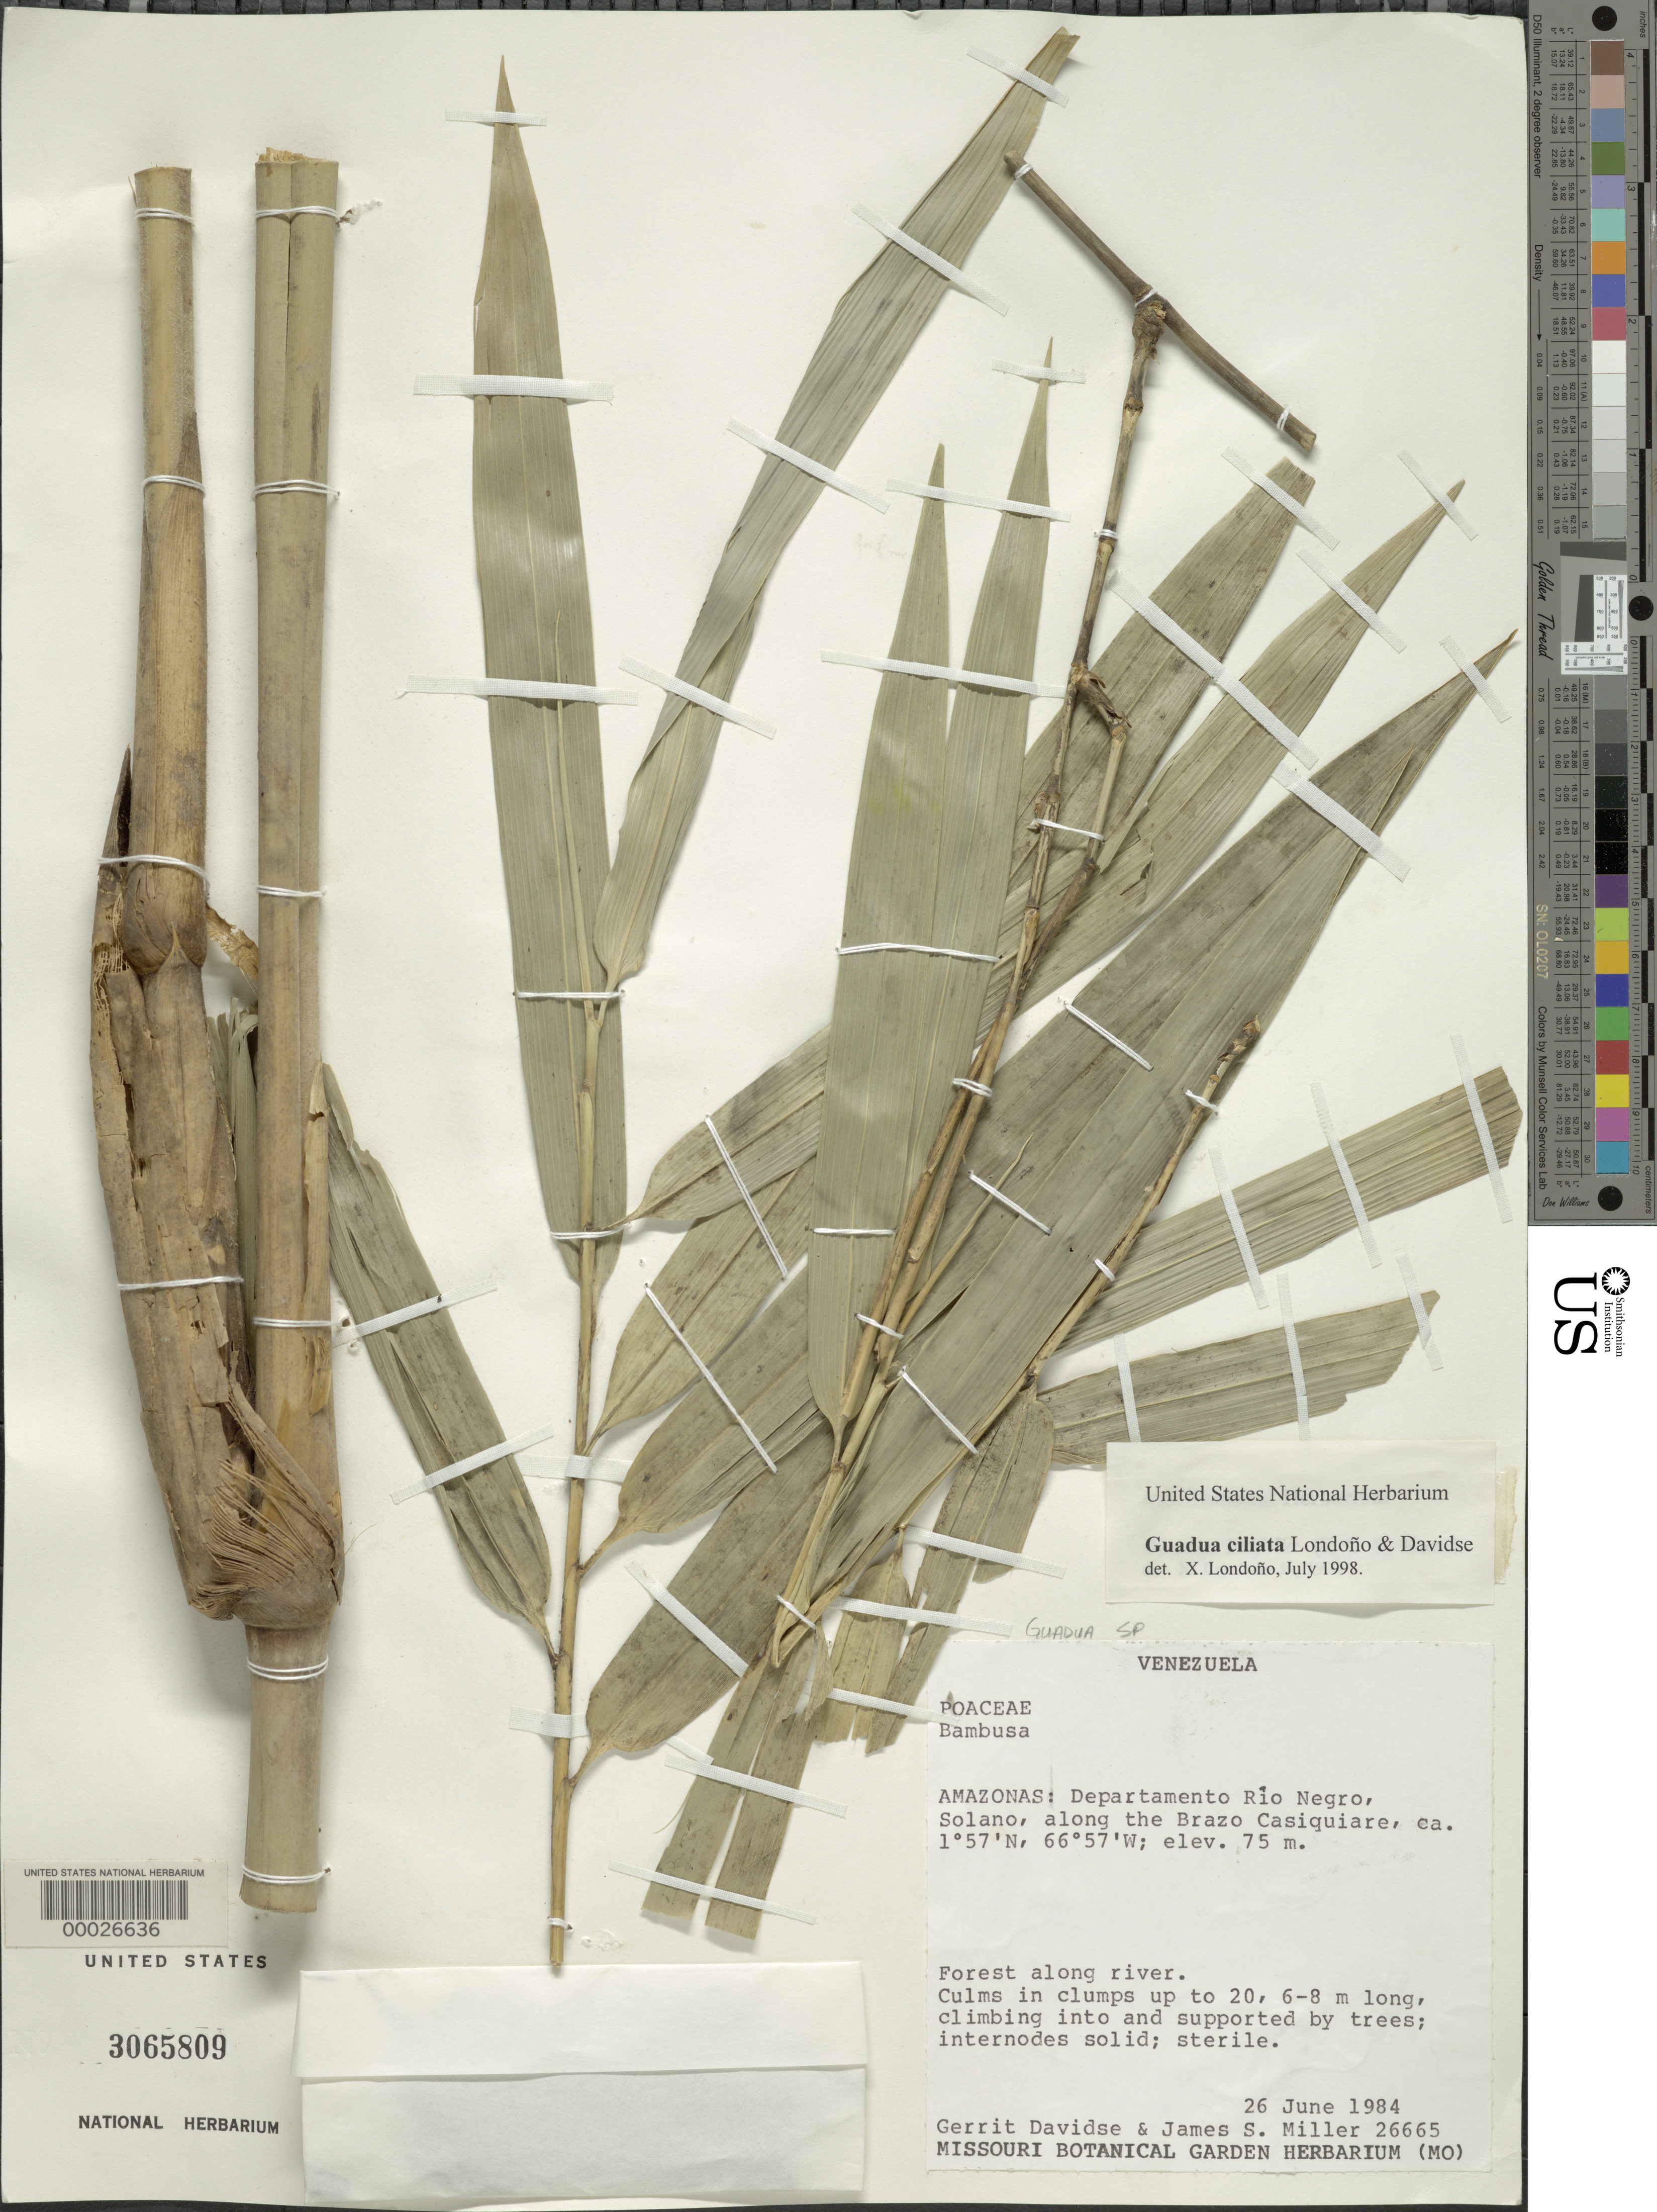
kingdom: Plantae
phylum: Tracheophyta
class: Liliopsida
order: Poales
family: Poaceae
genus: Guadua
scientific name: Guadua ciliata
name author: Londoño & Davidse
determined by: Londoño, X., (TULV), Jardin Botanico "Juan Maria Cespedes"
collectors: G. Davidse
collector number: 26665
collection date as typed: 26 Jun 1984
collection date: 1984-06-26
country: Venezuela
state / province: Amazonas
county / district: Rio Negro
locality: Solano, along the brazo casiquiare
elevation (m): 75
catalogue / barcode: US 3065809